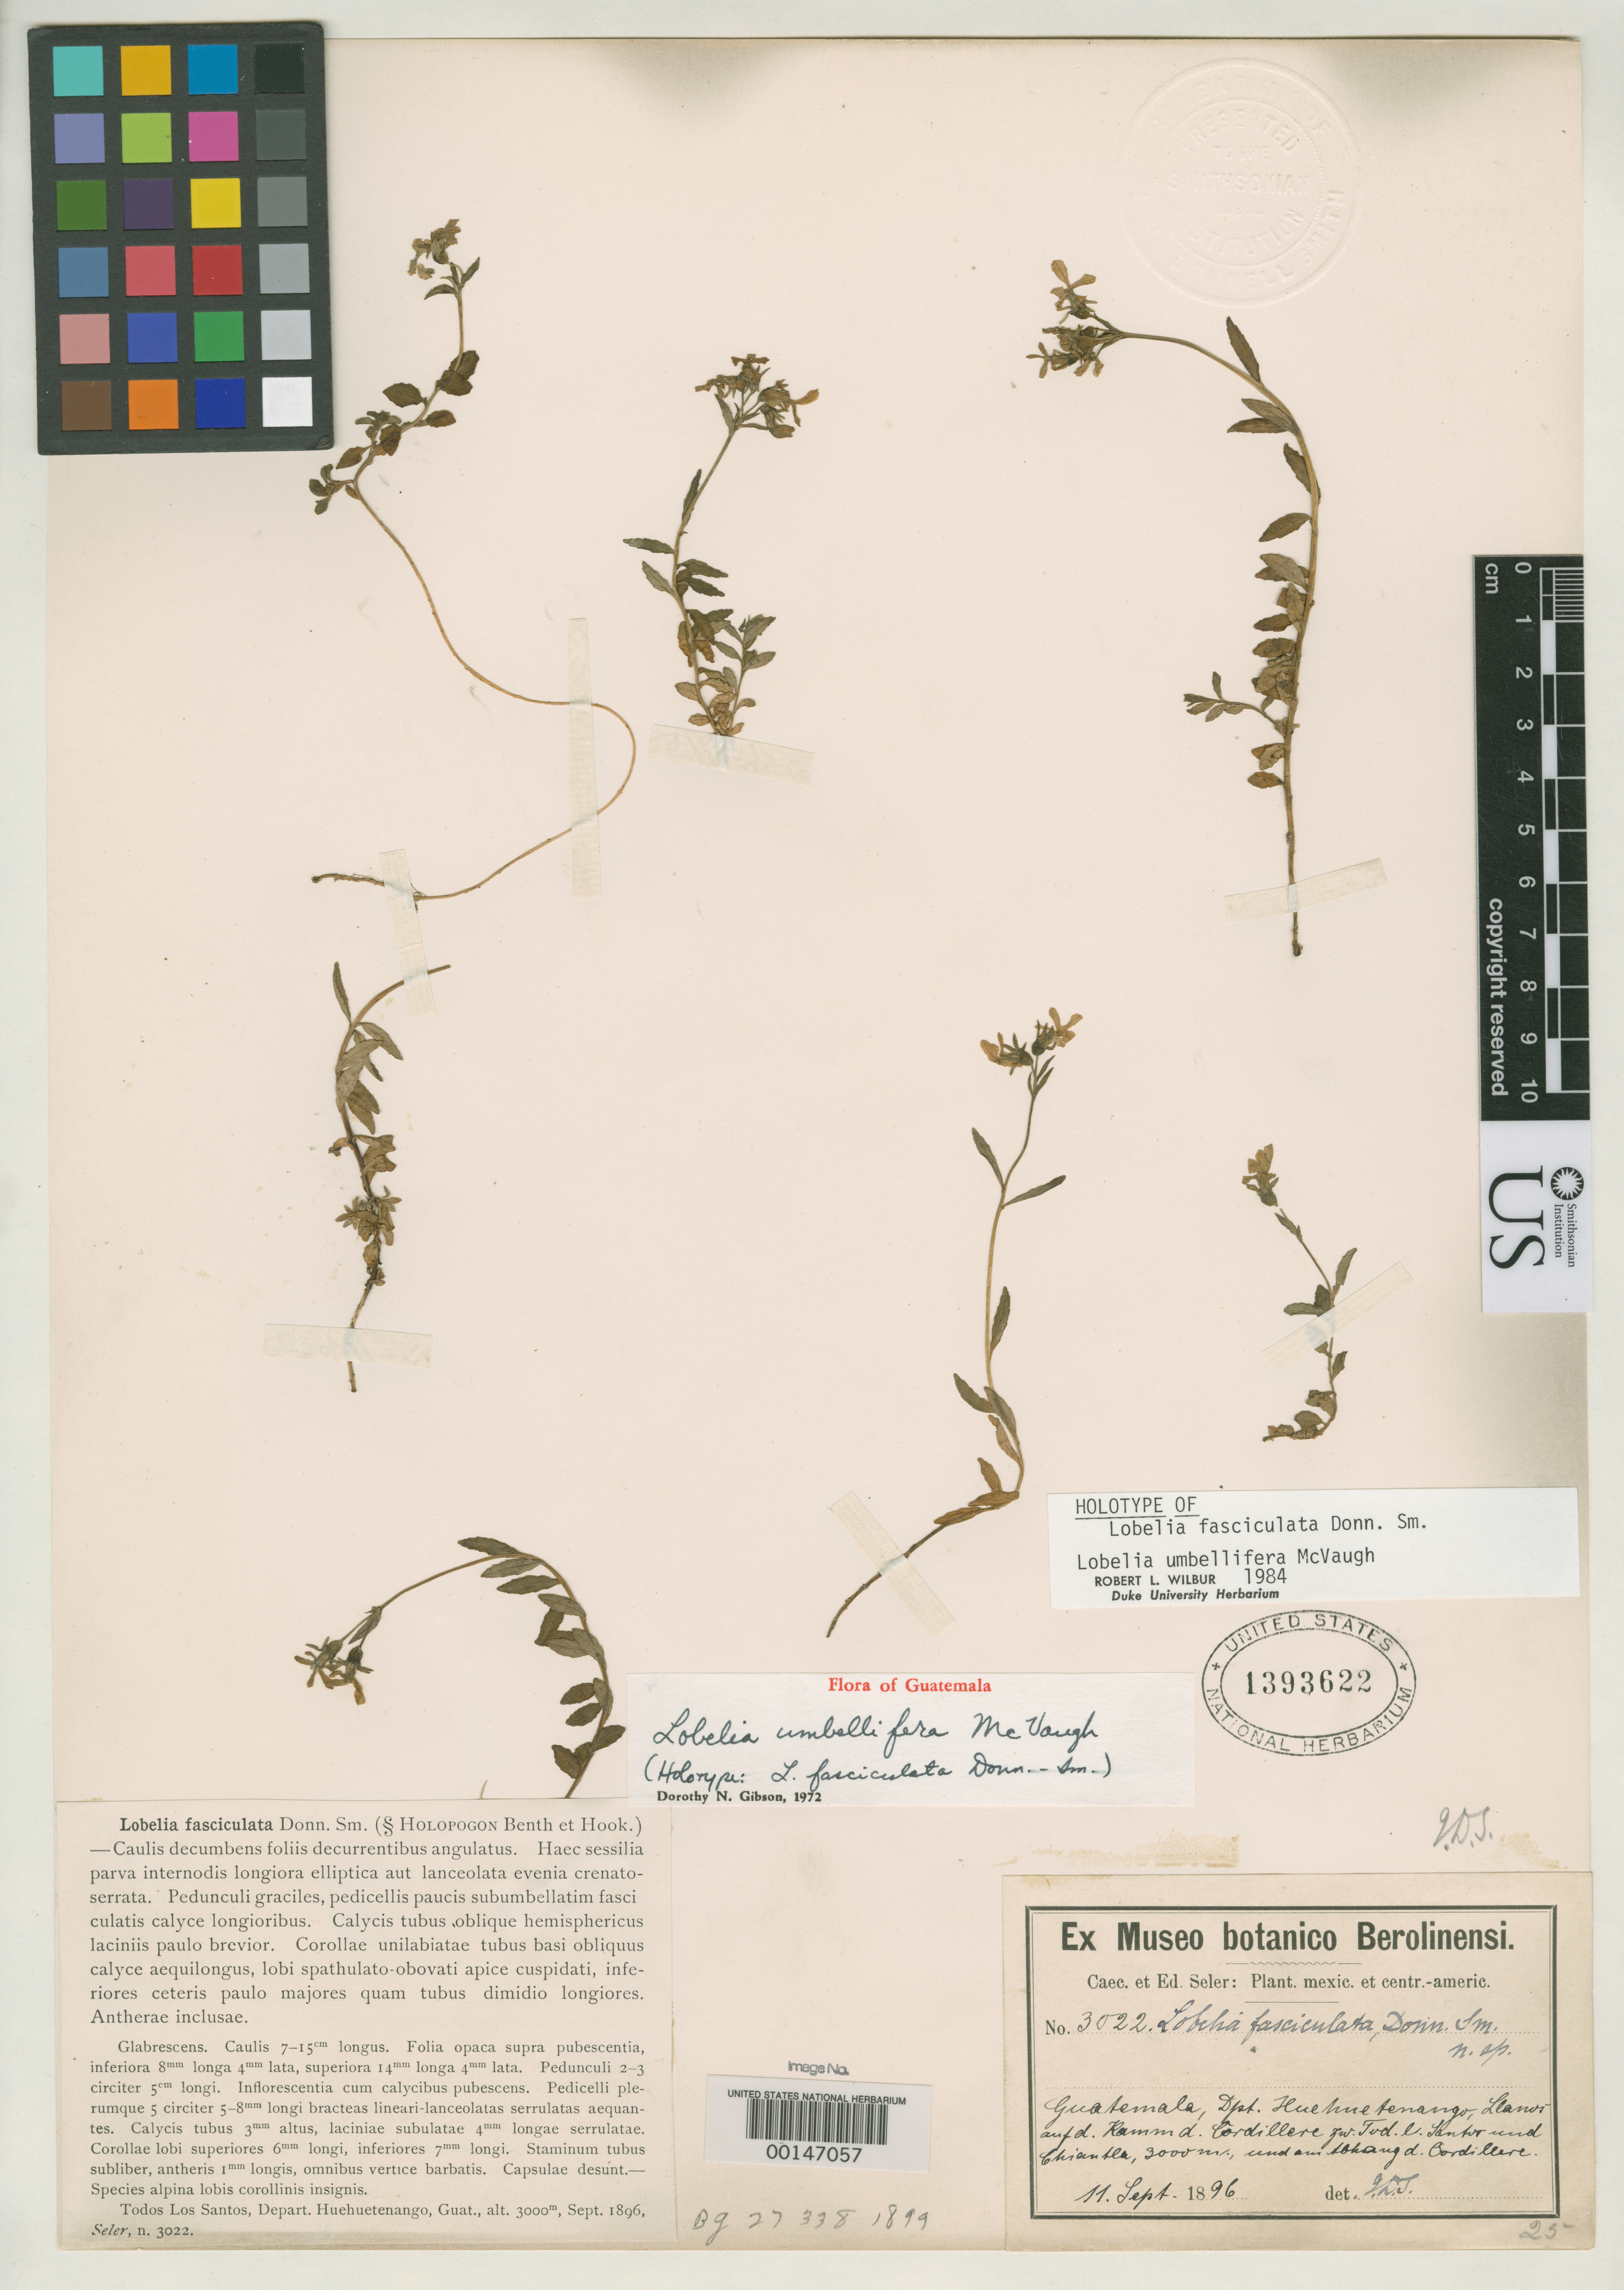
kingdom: Plantae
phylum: Tracheophyta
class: Magnoliopsida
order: Asterales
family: Campanulaceae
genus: Lobelia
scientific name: Lobelia fasciculata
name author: Donn. Sm.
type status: Holotype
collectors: E. Seler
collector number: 3022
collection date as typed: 11 Sep 1896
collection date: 1896-09-11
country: Guatemala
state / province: Huehuetenango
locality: Todos Los Santos.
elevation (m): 3000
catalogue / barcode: US 1393622